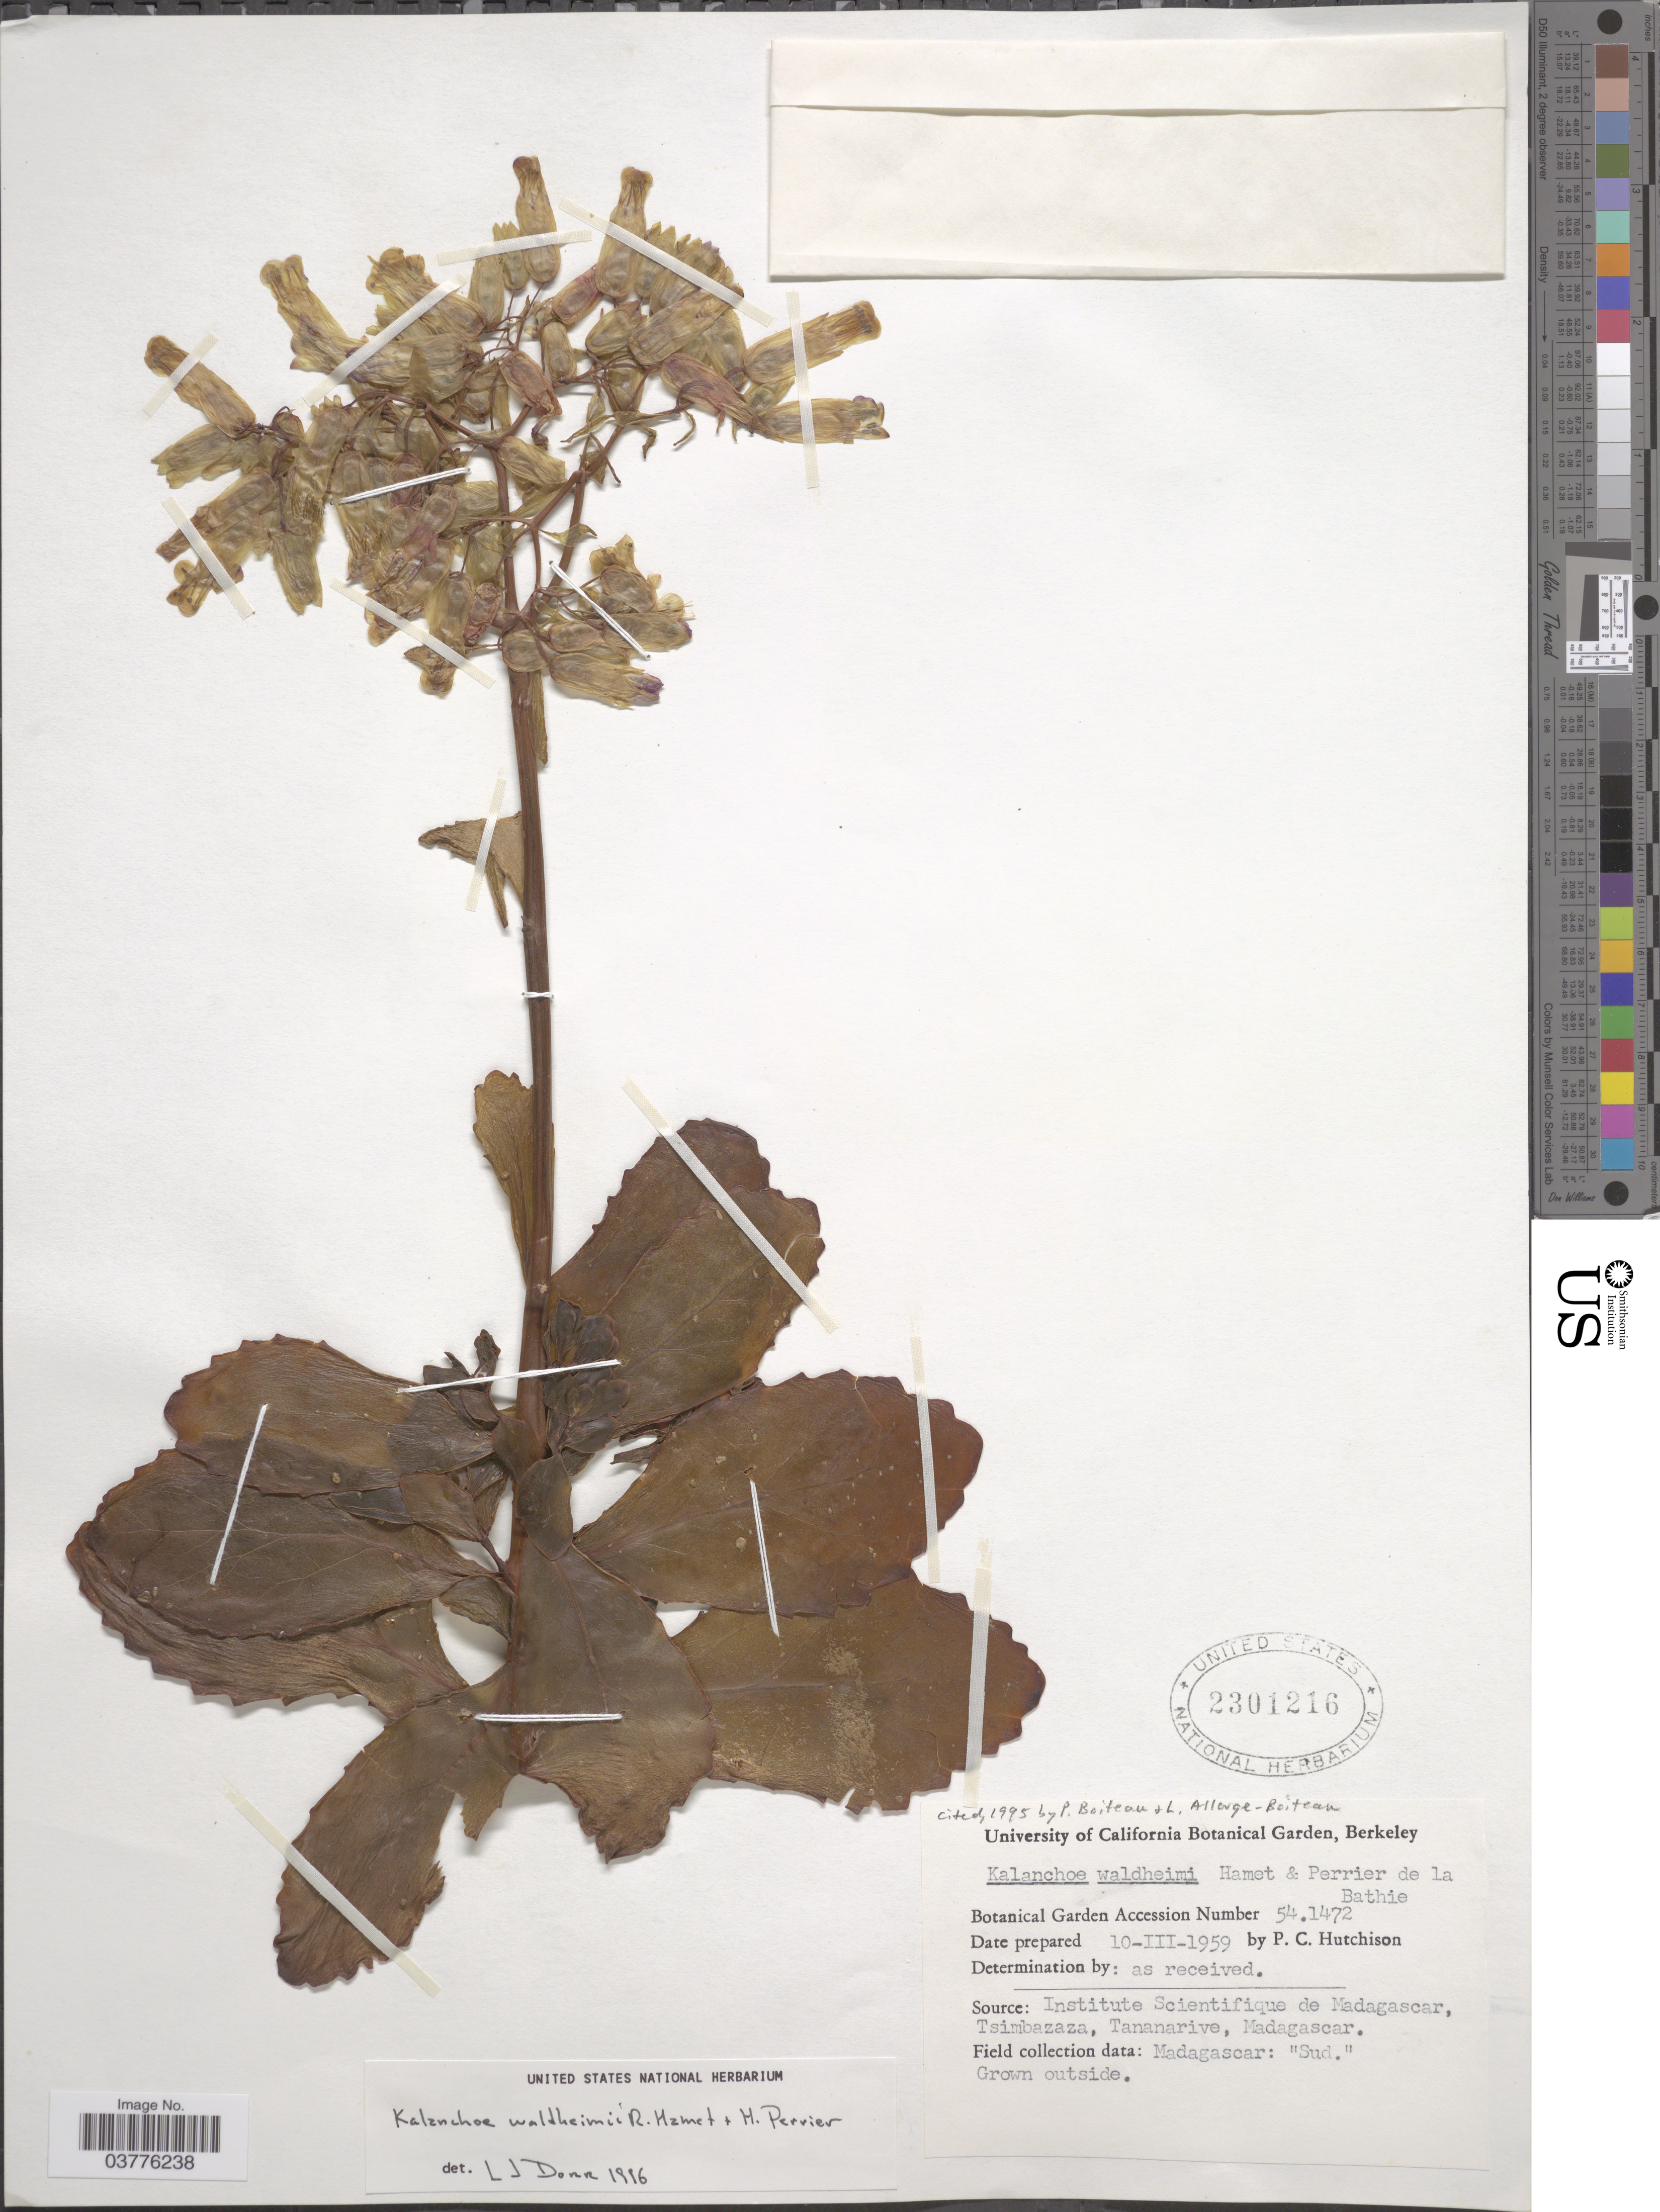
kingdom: Plantae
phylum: Tracheophyta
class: Magnoliopsida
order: Saxifragales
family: Crassulaceae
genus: Kalanchoe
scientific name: Kalanchoe waldheimii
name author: Raym.-Hamet & H. Perrier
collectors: P. C. Hutchison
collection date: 1959-03-10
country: United States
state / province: California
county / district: Alameda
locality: University of California Botanical Garden, Berkeley.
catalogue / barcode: US 2301216